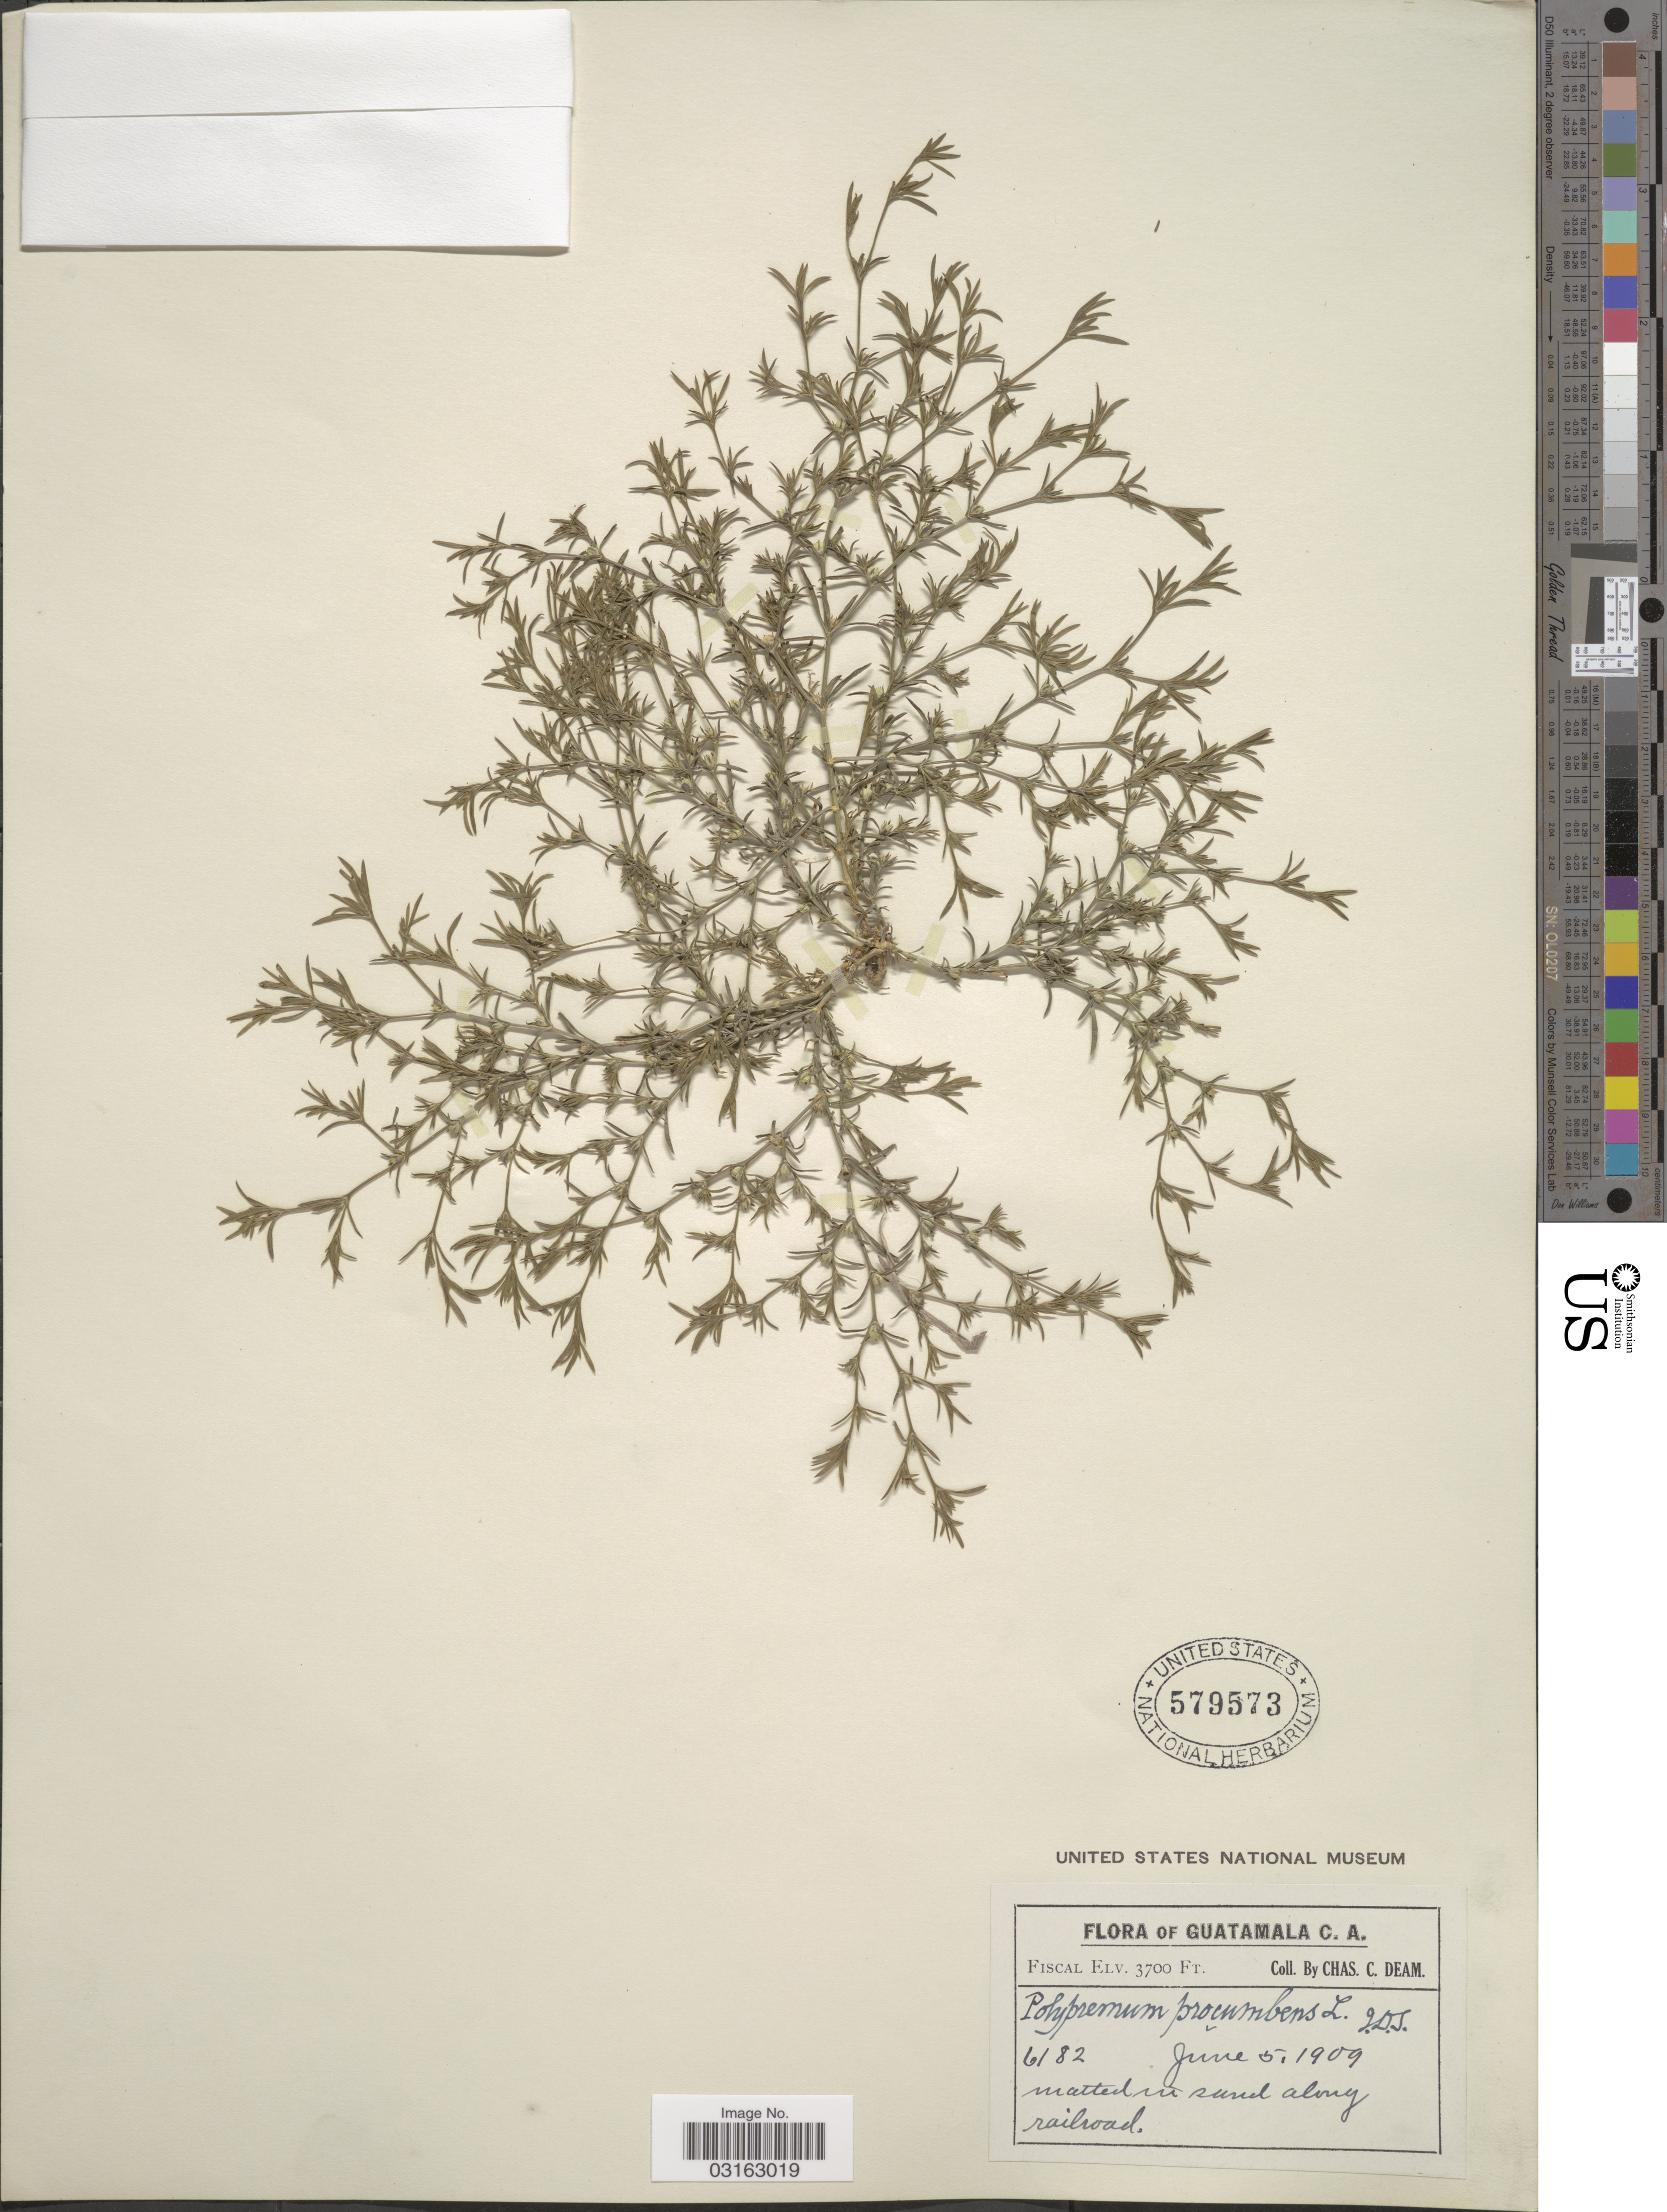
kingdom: Plantae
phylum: Tracheophyta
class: Magnoliopsida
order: Lamiales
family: Tetrachondraceae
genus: Polypremum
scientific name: Polypremum procumbens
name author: L.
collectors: C. C. Deam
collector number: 6182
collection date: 1909-06-05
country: Guatemala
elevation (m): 1128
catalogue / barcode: US 579573